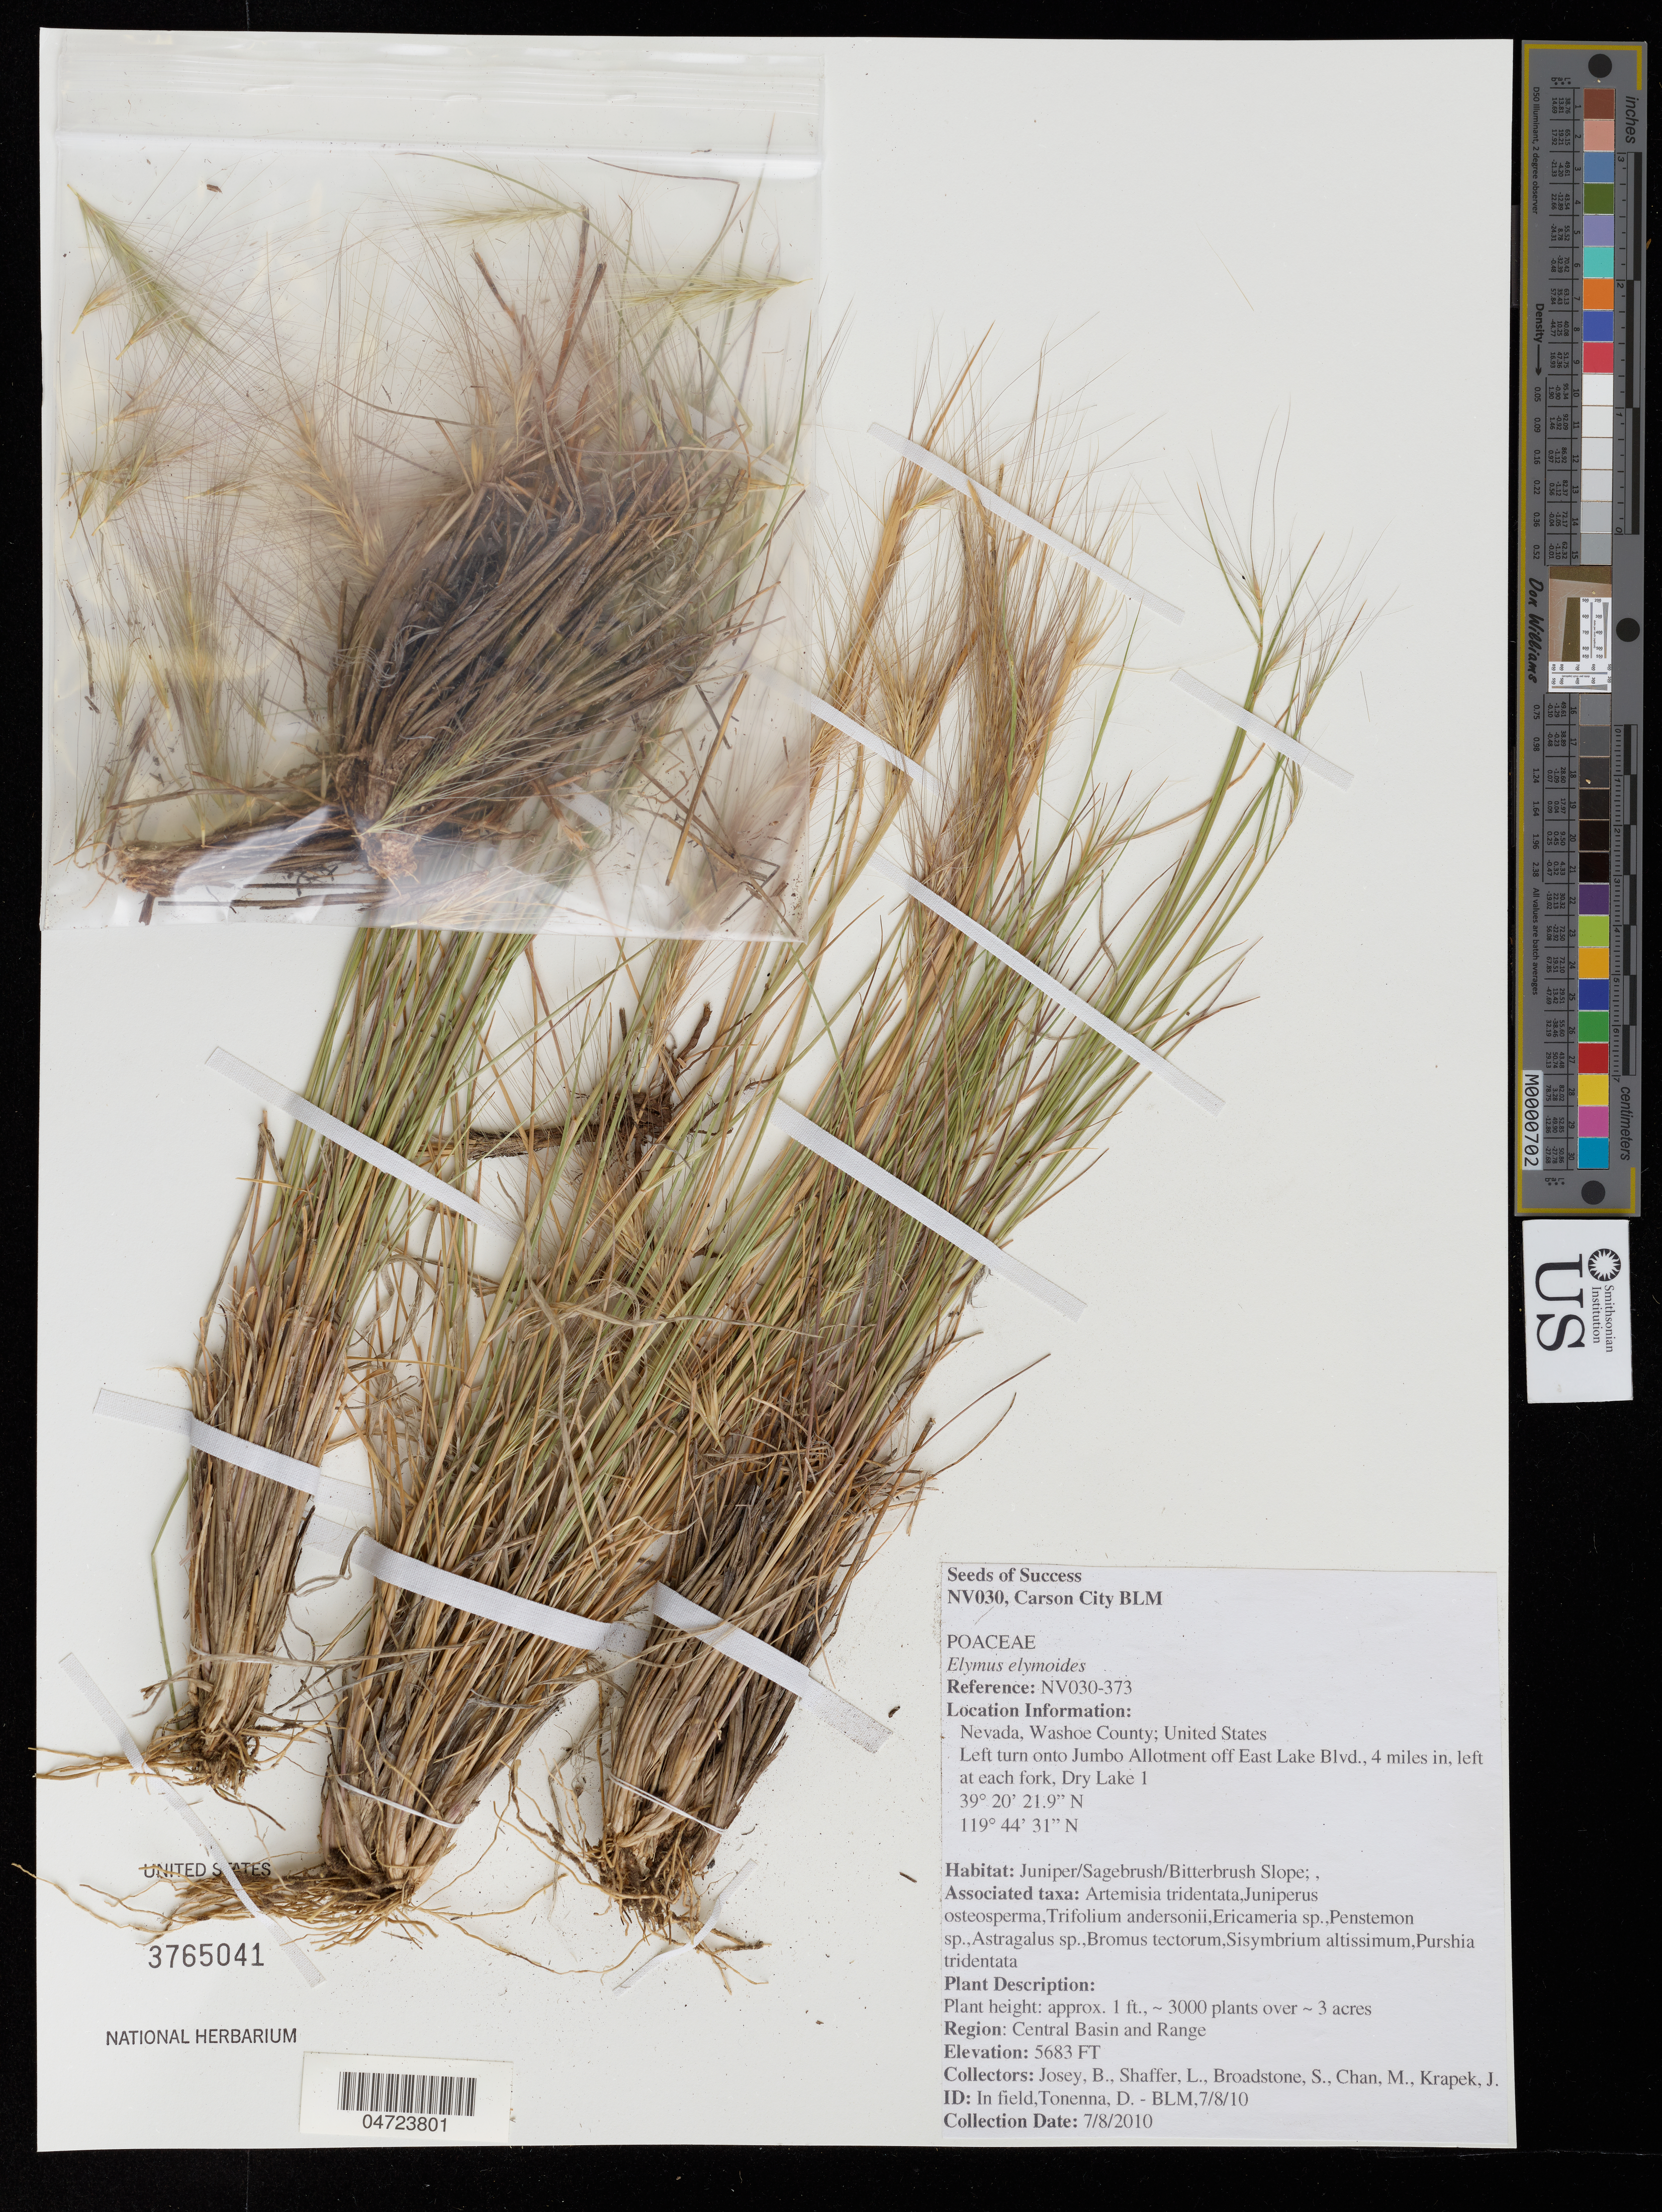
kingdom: Plantae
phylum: Tracheophyta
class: Liliopsida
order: Poales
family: Poaceae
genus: Elymus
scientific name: Elymus elymoides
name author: (Raf.) Swezey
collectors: B. Josey, L. Shaffer, S. Broadstone, M. Chan & J. Krapek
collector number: NV030-373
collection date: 2010-07-08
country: United States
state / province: Nevada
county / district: Washoe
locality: Washoe County. Left turn onto Jumbo Allotment off East Lake Blvd., 4 miles in, left at each fork, Dry Lake 1. Region: Central Basin and Range.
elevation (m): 1732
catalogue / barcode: US 3765041